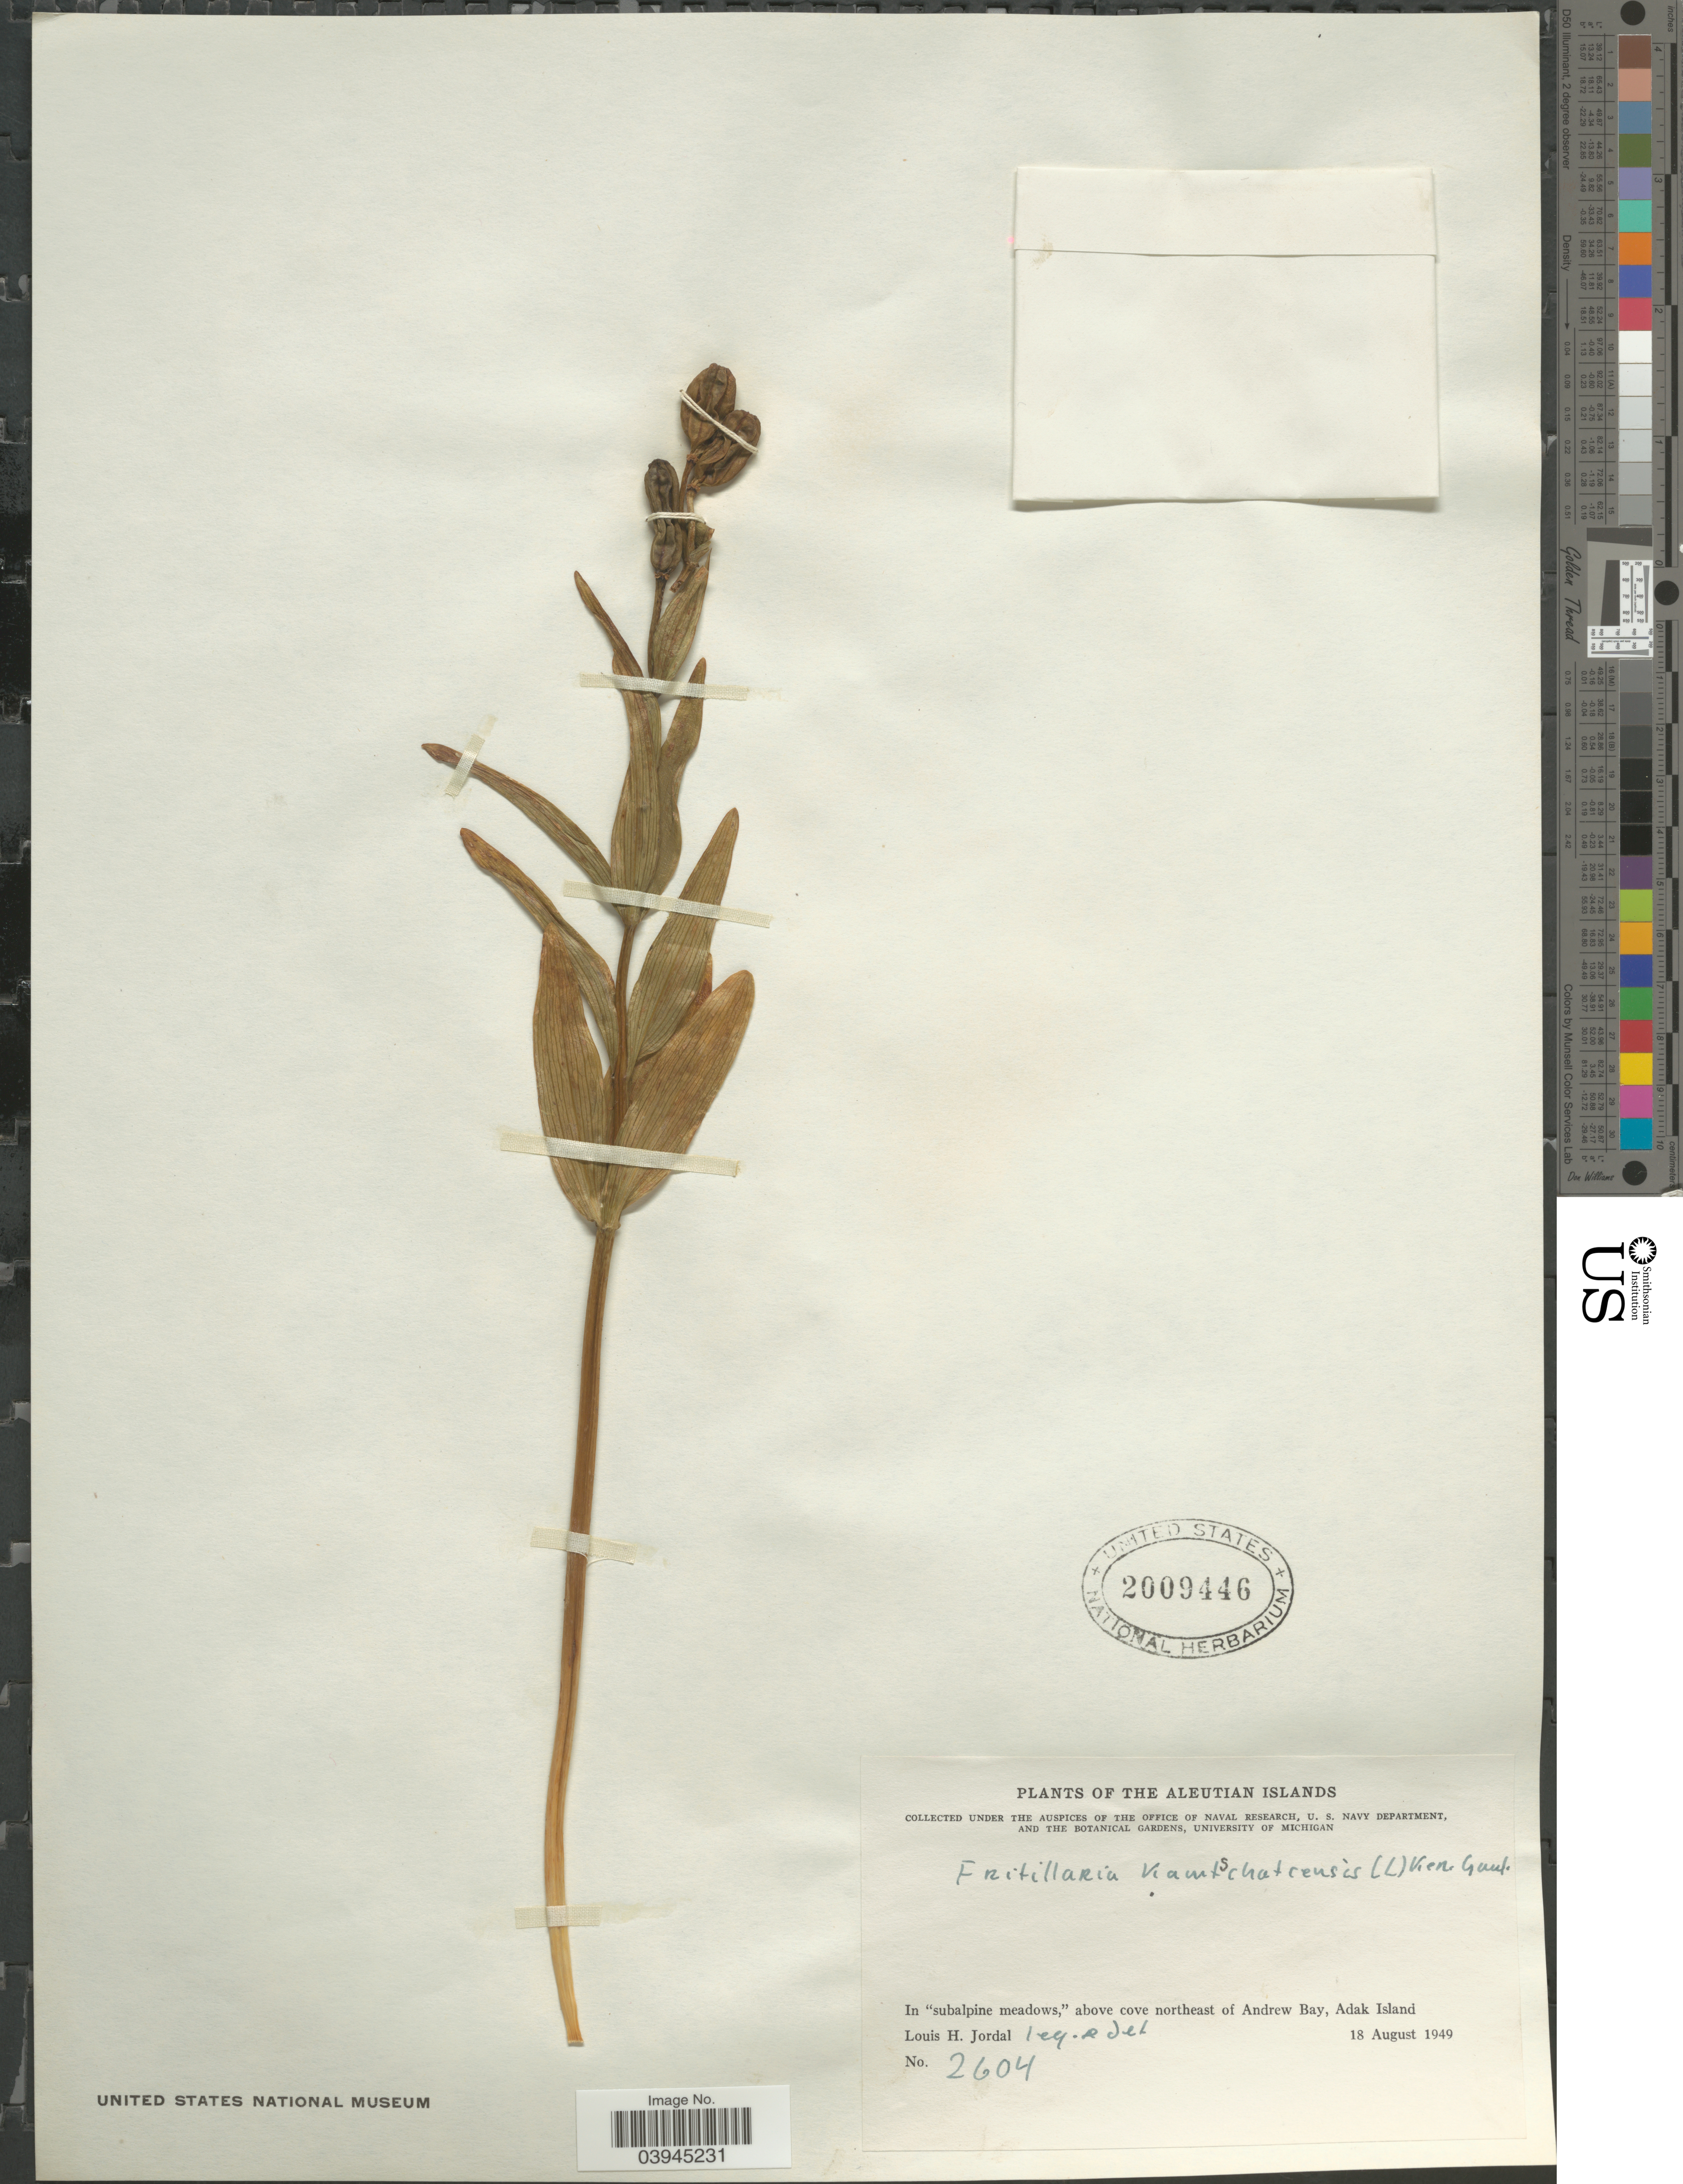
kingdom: Plantae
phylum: Tracheophyta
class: Liliopsida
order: Liliales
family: Liliaceae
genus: Fritillaria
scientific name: Fritillaria camschatcensis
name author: (L.) Ker Gawl.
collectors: L. Jordal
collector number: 2604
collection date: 1949-08-18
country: United States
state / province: Alaska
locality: Aleutian Islands. In "subalpine meadows," above cove northeast of Andrew Bay, Adak Island.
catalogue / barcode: US 2009446